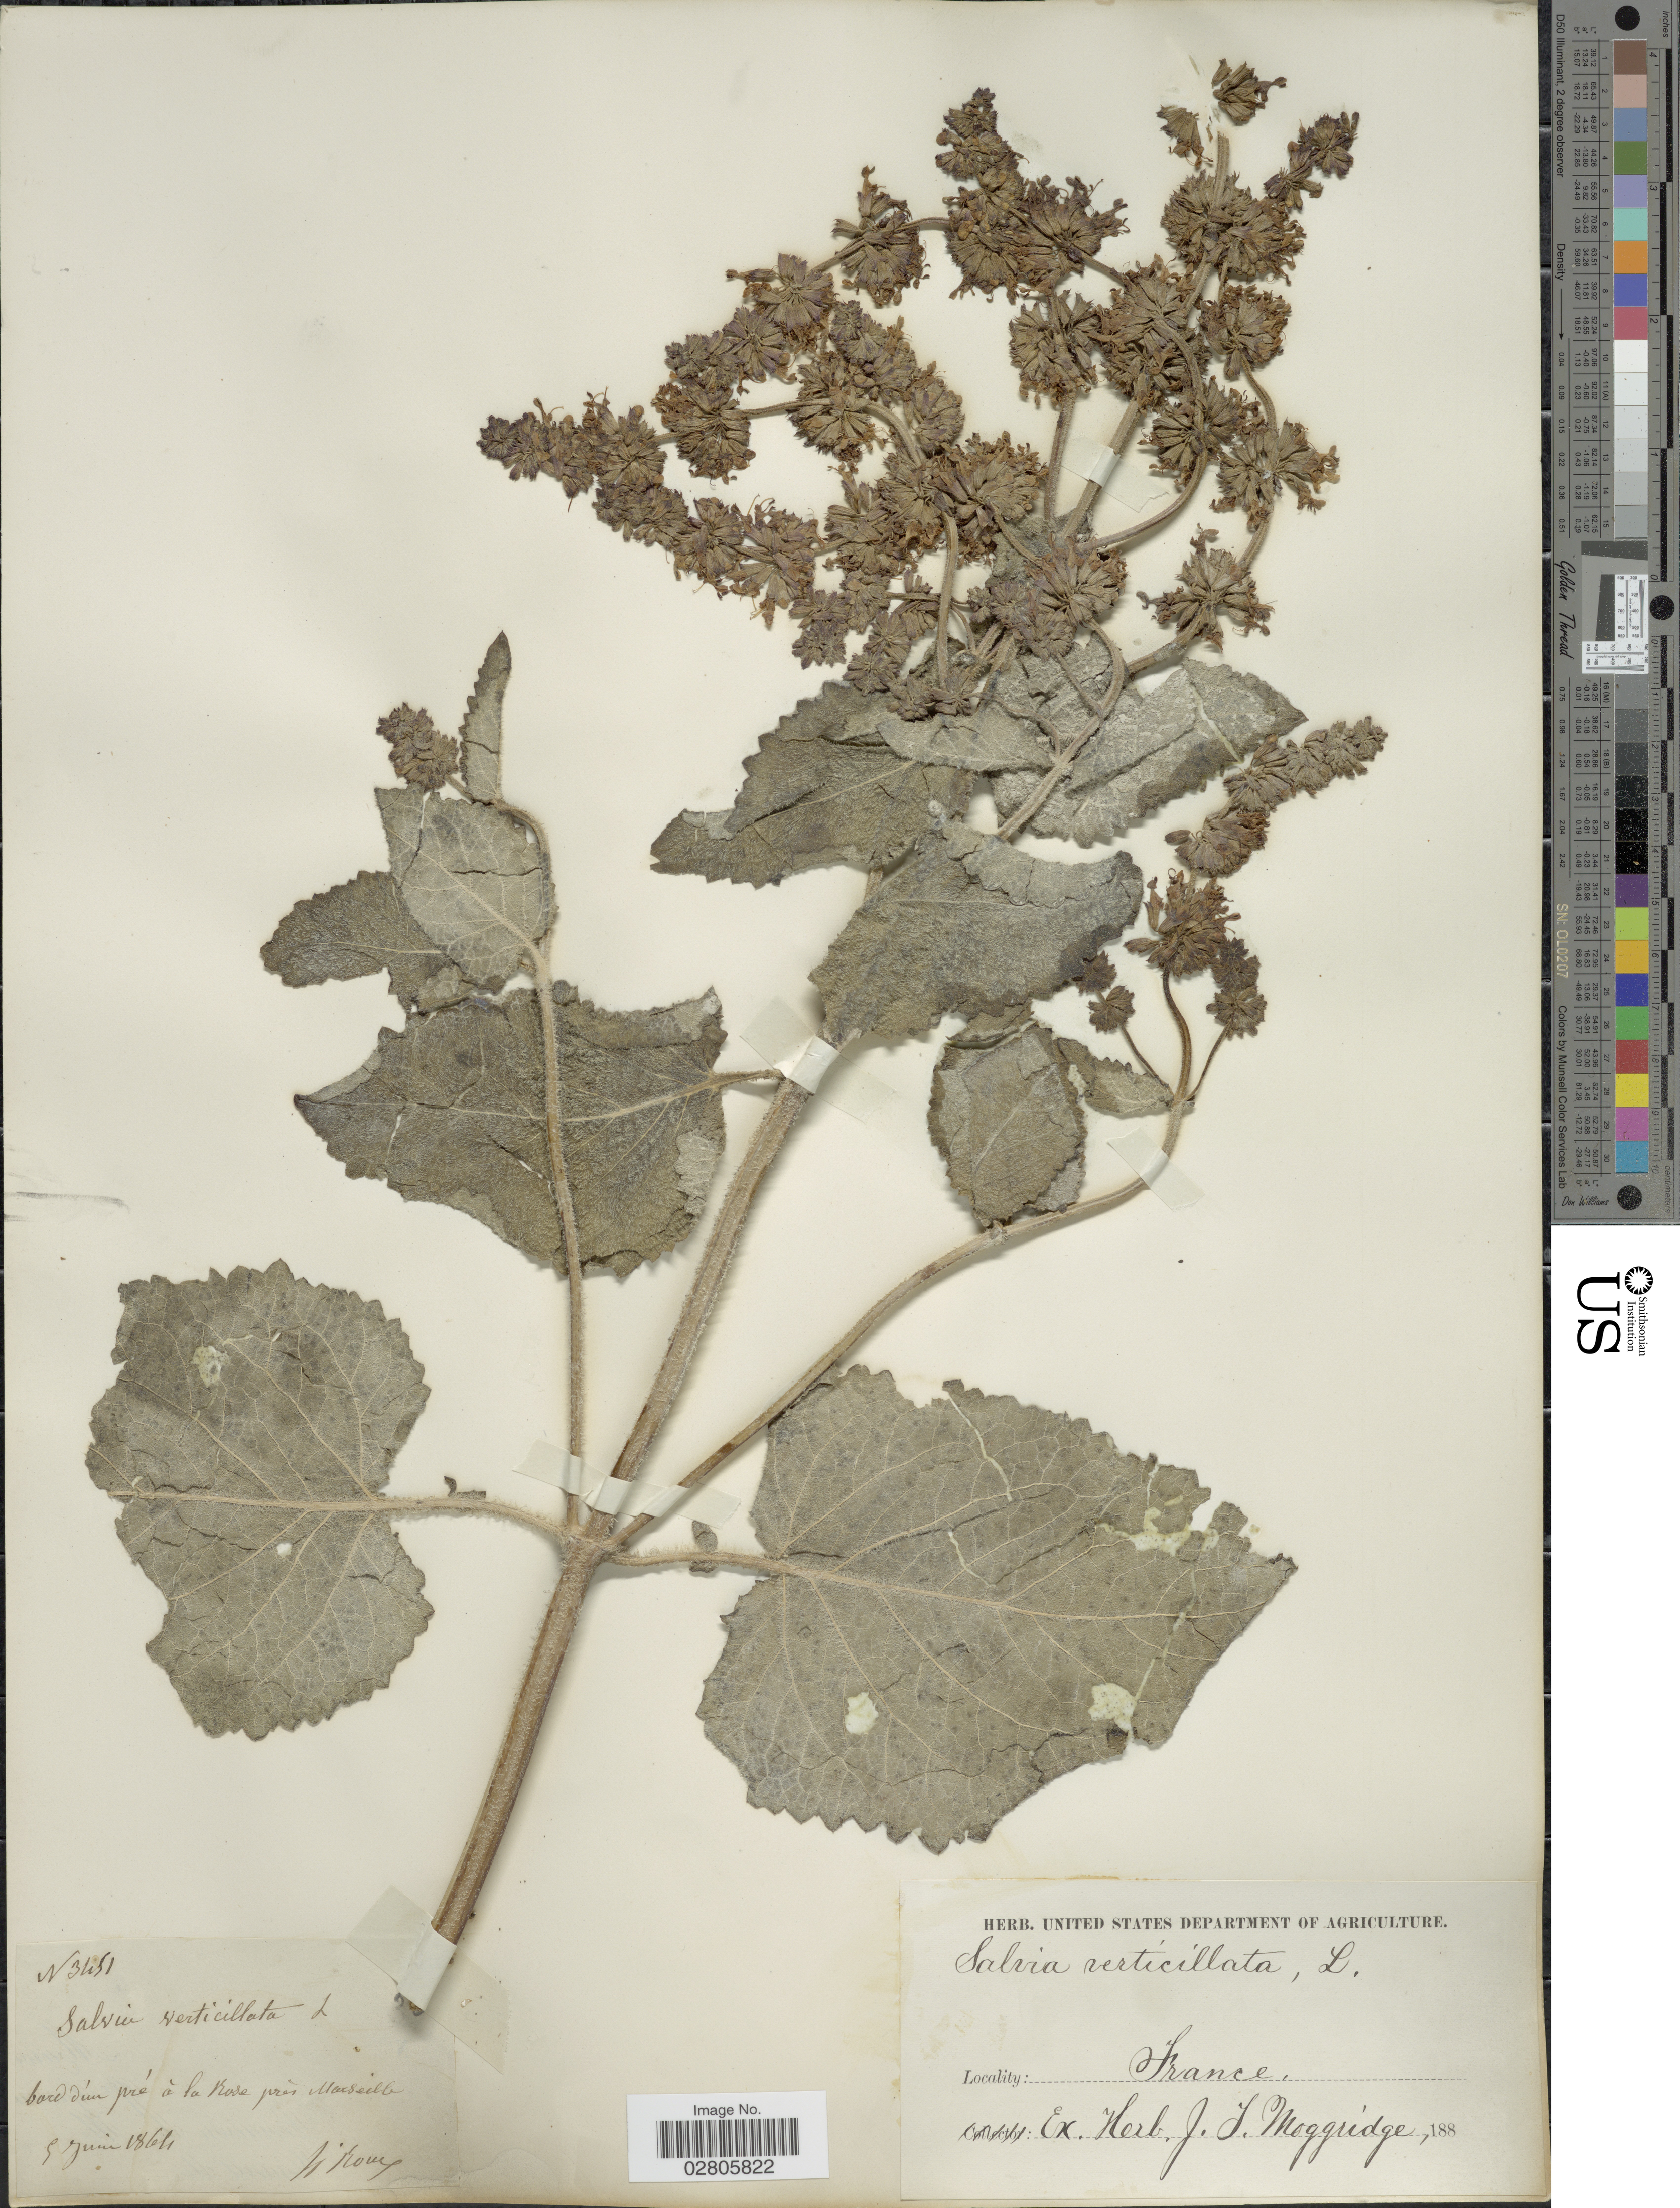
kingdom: Plantae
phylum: Tracheophyta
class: Magnoliopsida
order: Lamiales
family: Lamiaceae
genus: Salvia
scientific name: Salvia verticillata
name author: L.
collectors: H. Roux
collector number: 3451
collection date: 1864-06-05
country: France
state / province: Provence-Alpes-Côte d'Azur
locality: Bord d'un pé à la Rose près Marseille